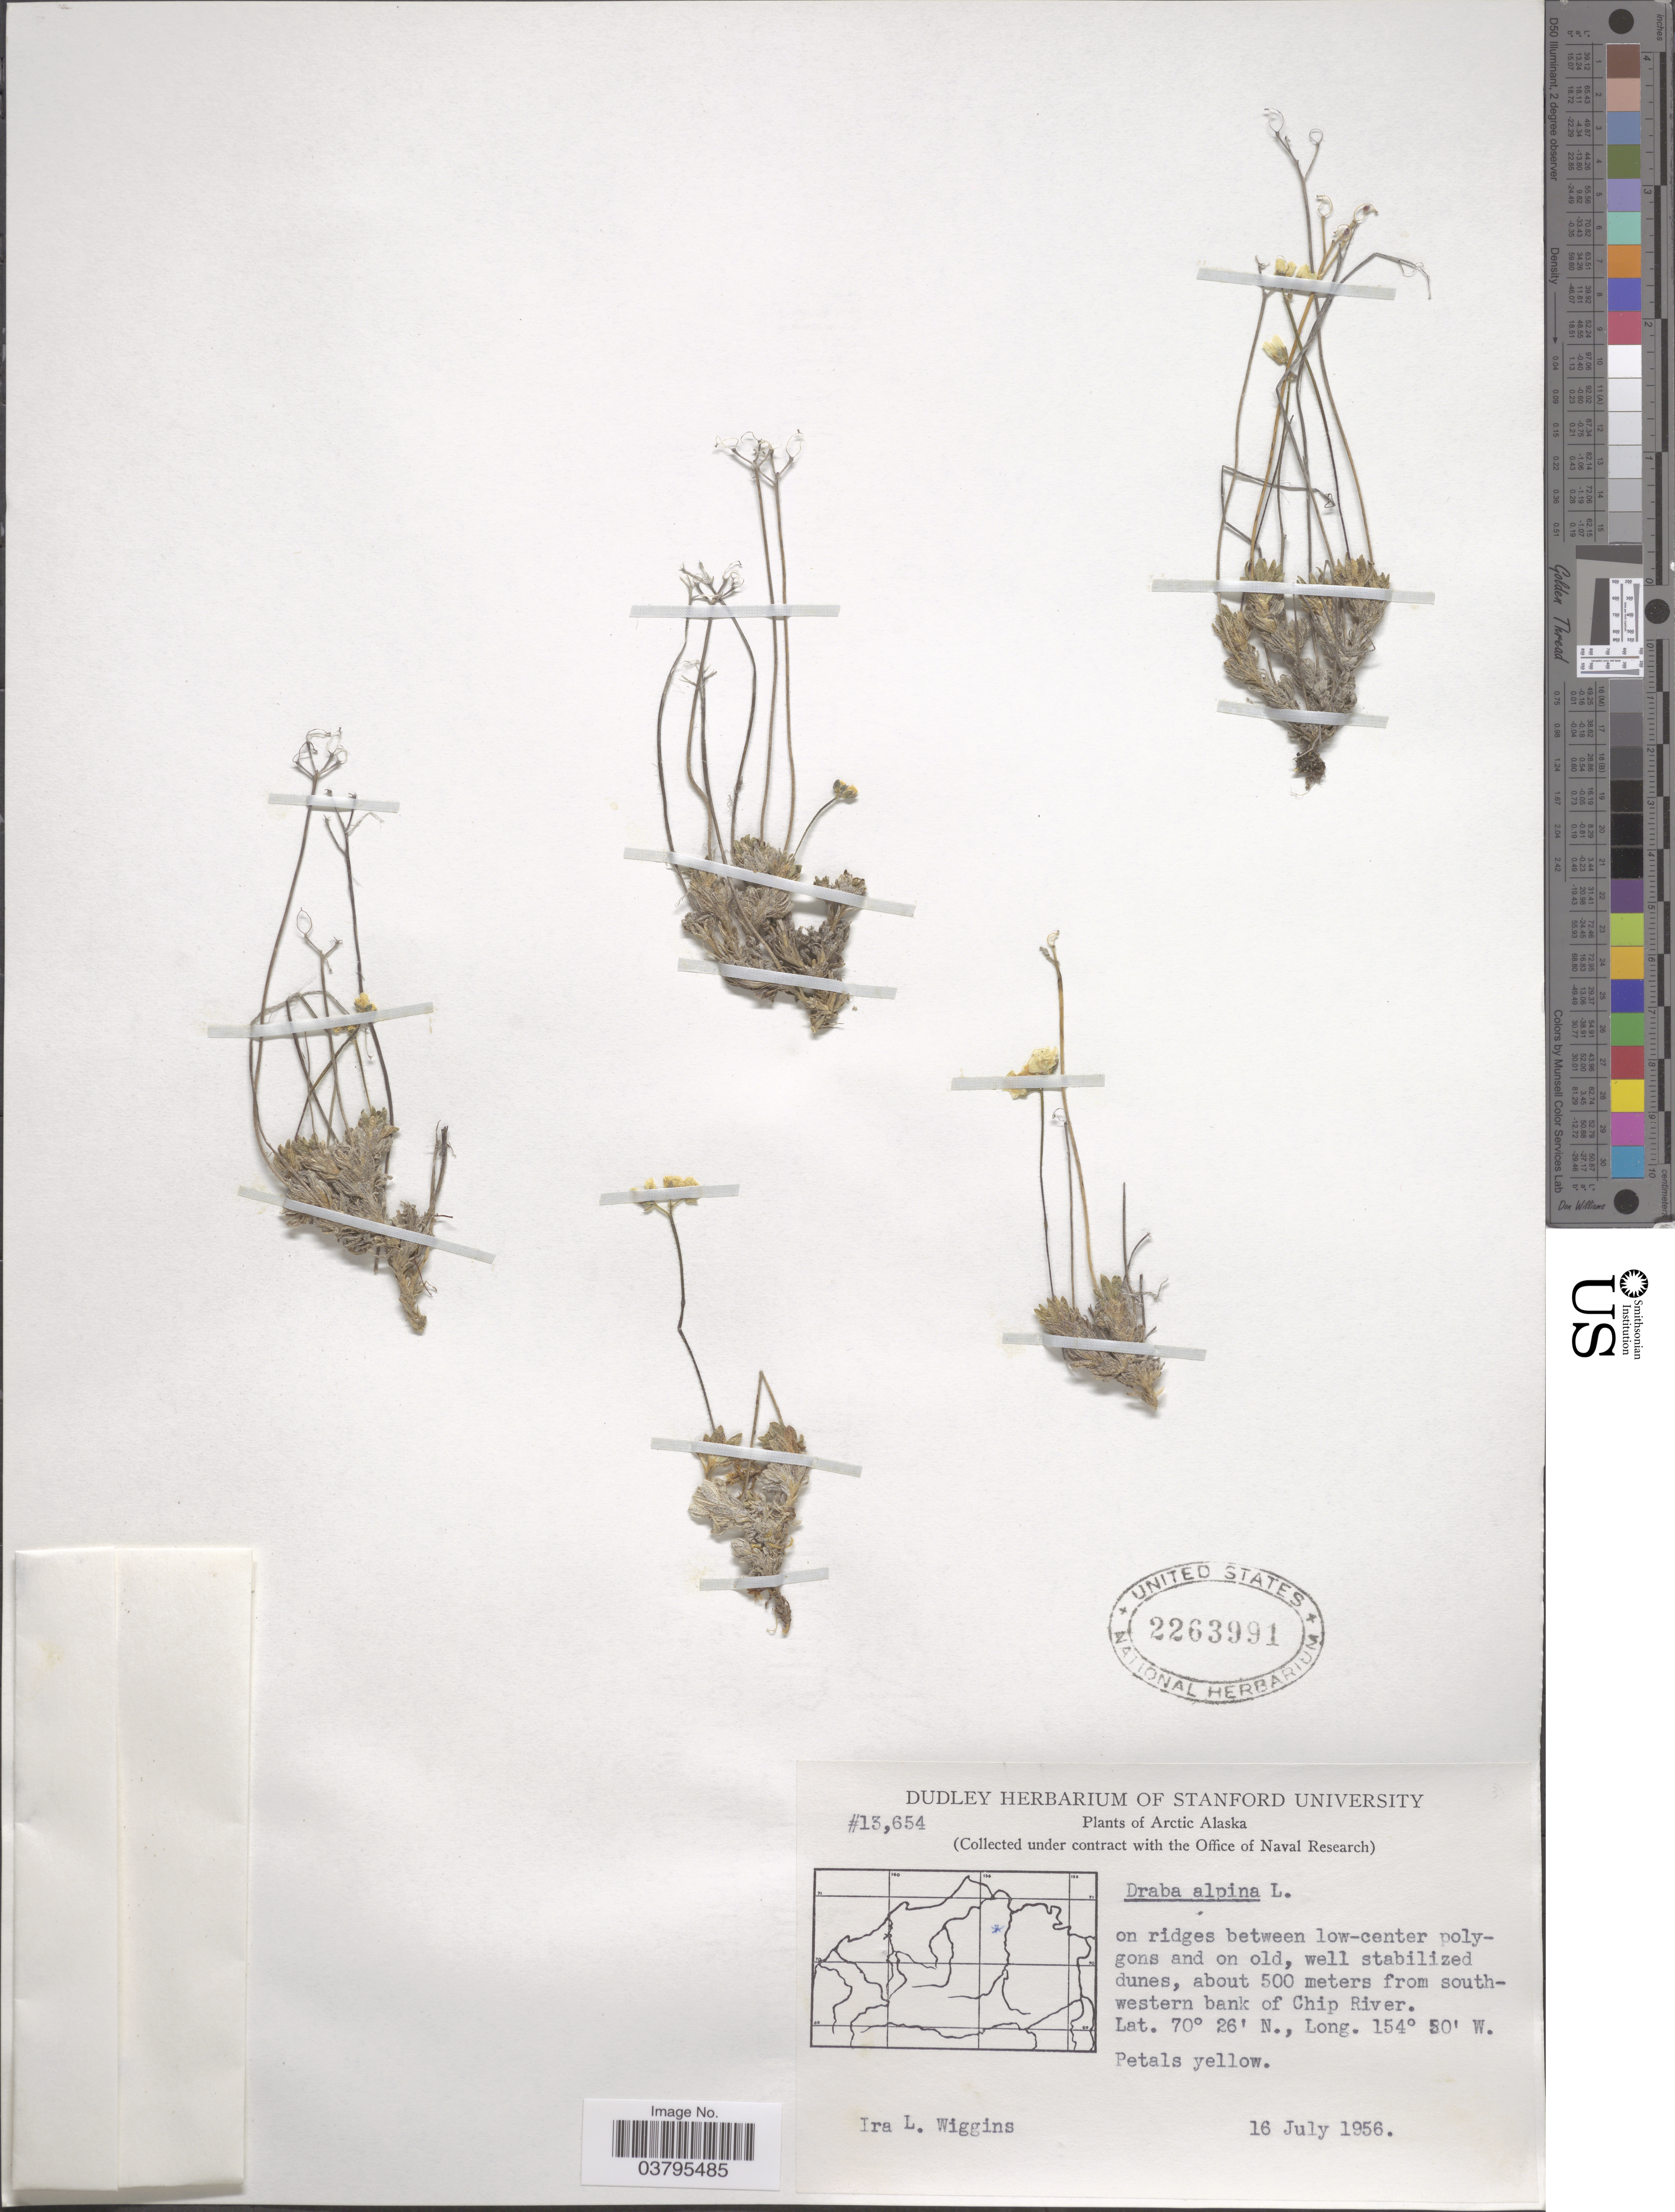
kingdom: Plantae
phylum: Tracheophyta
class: Magnoliopsida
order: Brassicales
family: Brassicaceae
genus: Draba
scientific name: Draba alpina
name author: L.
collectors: I. L. Wiggins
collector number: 13654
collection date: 1956-07-16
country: United States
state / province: Alaska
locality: Arctic Alaska. On ridges between low-center polygons and on old, well stabilized dunes, about 500 meters from southwestern bank of Chip River.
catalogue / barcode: US 2263991